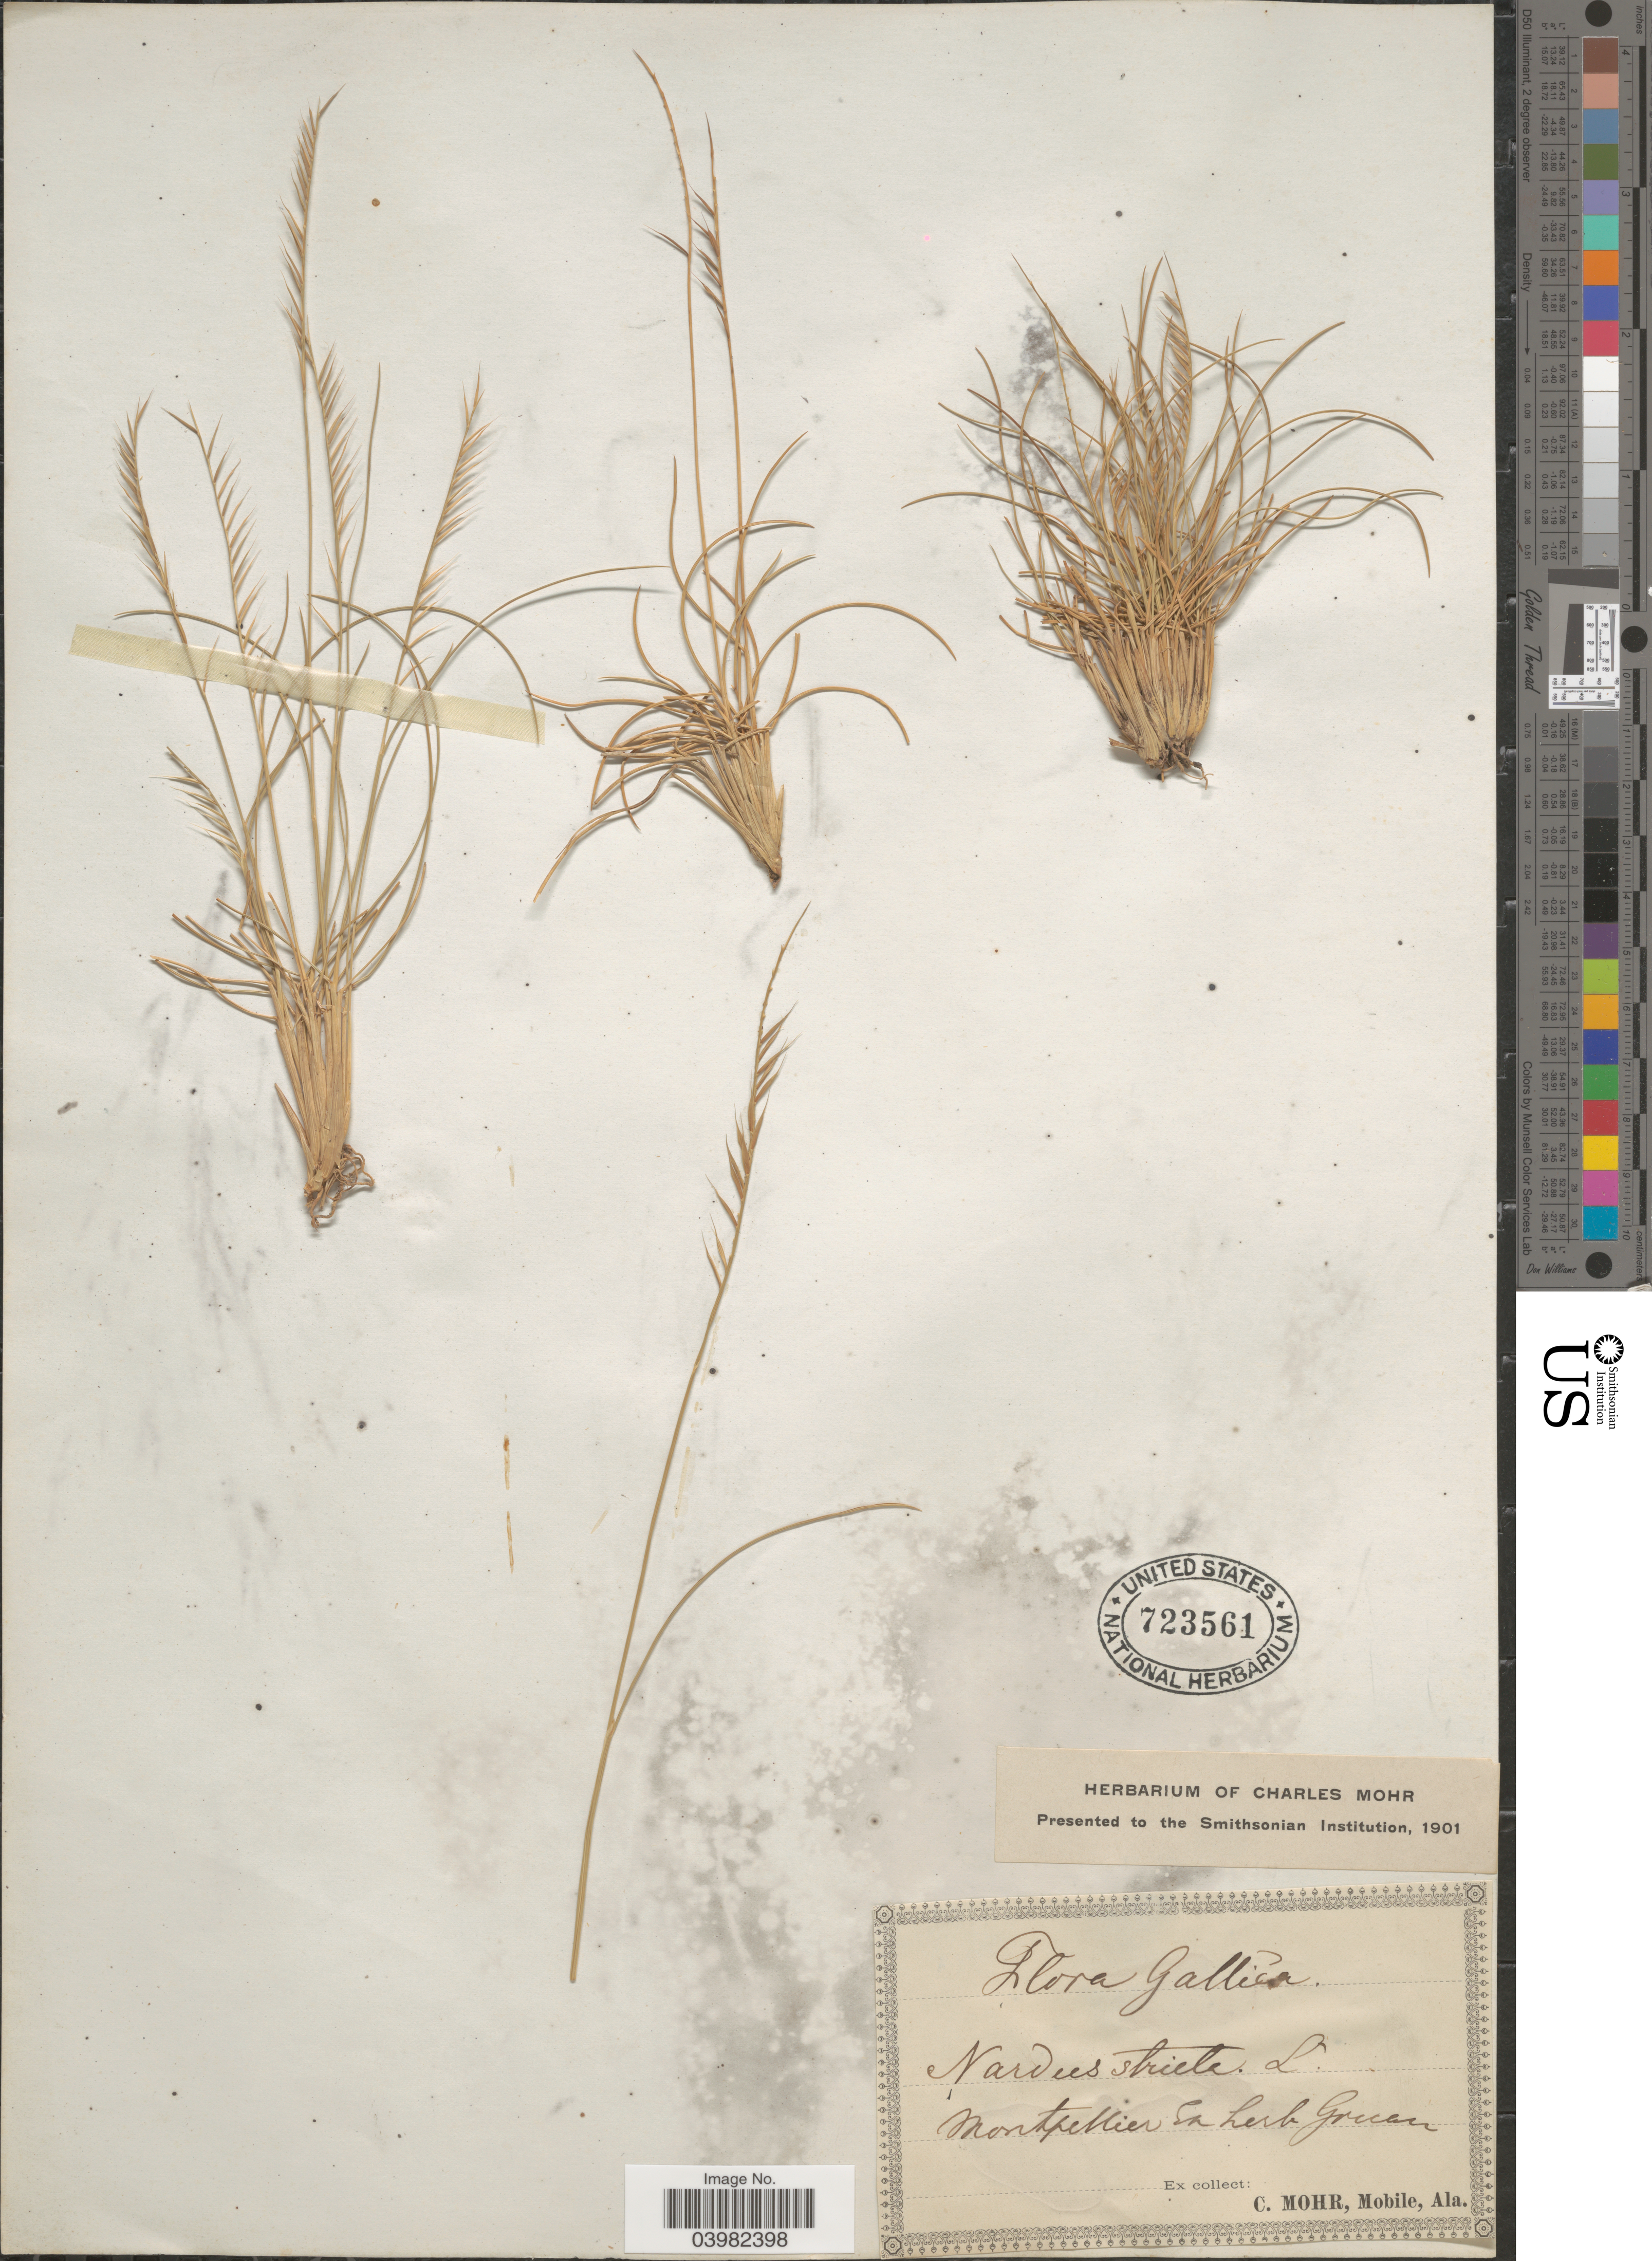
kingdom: Plantae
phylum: Tracheophyta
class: Liliopsida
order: Poales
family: Poaceae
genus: Nardus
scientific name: Nardus stricta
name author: L.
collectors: C. T. Mohr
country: France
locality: Gallića. Montpellier In herb Grecan.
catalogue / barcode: US 723561